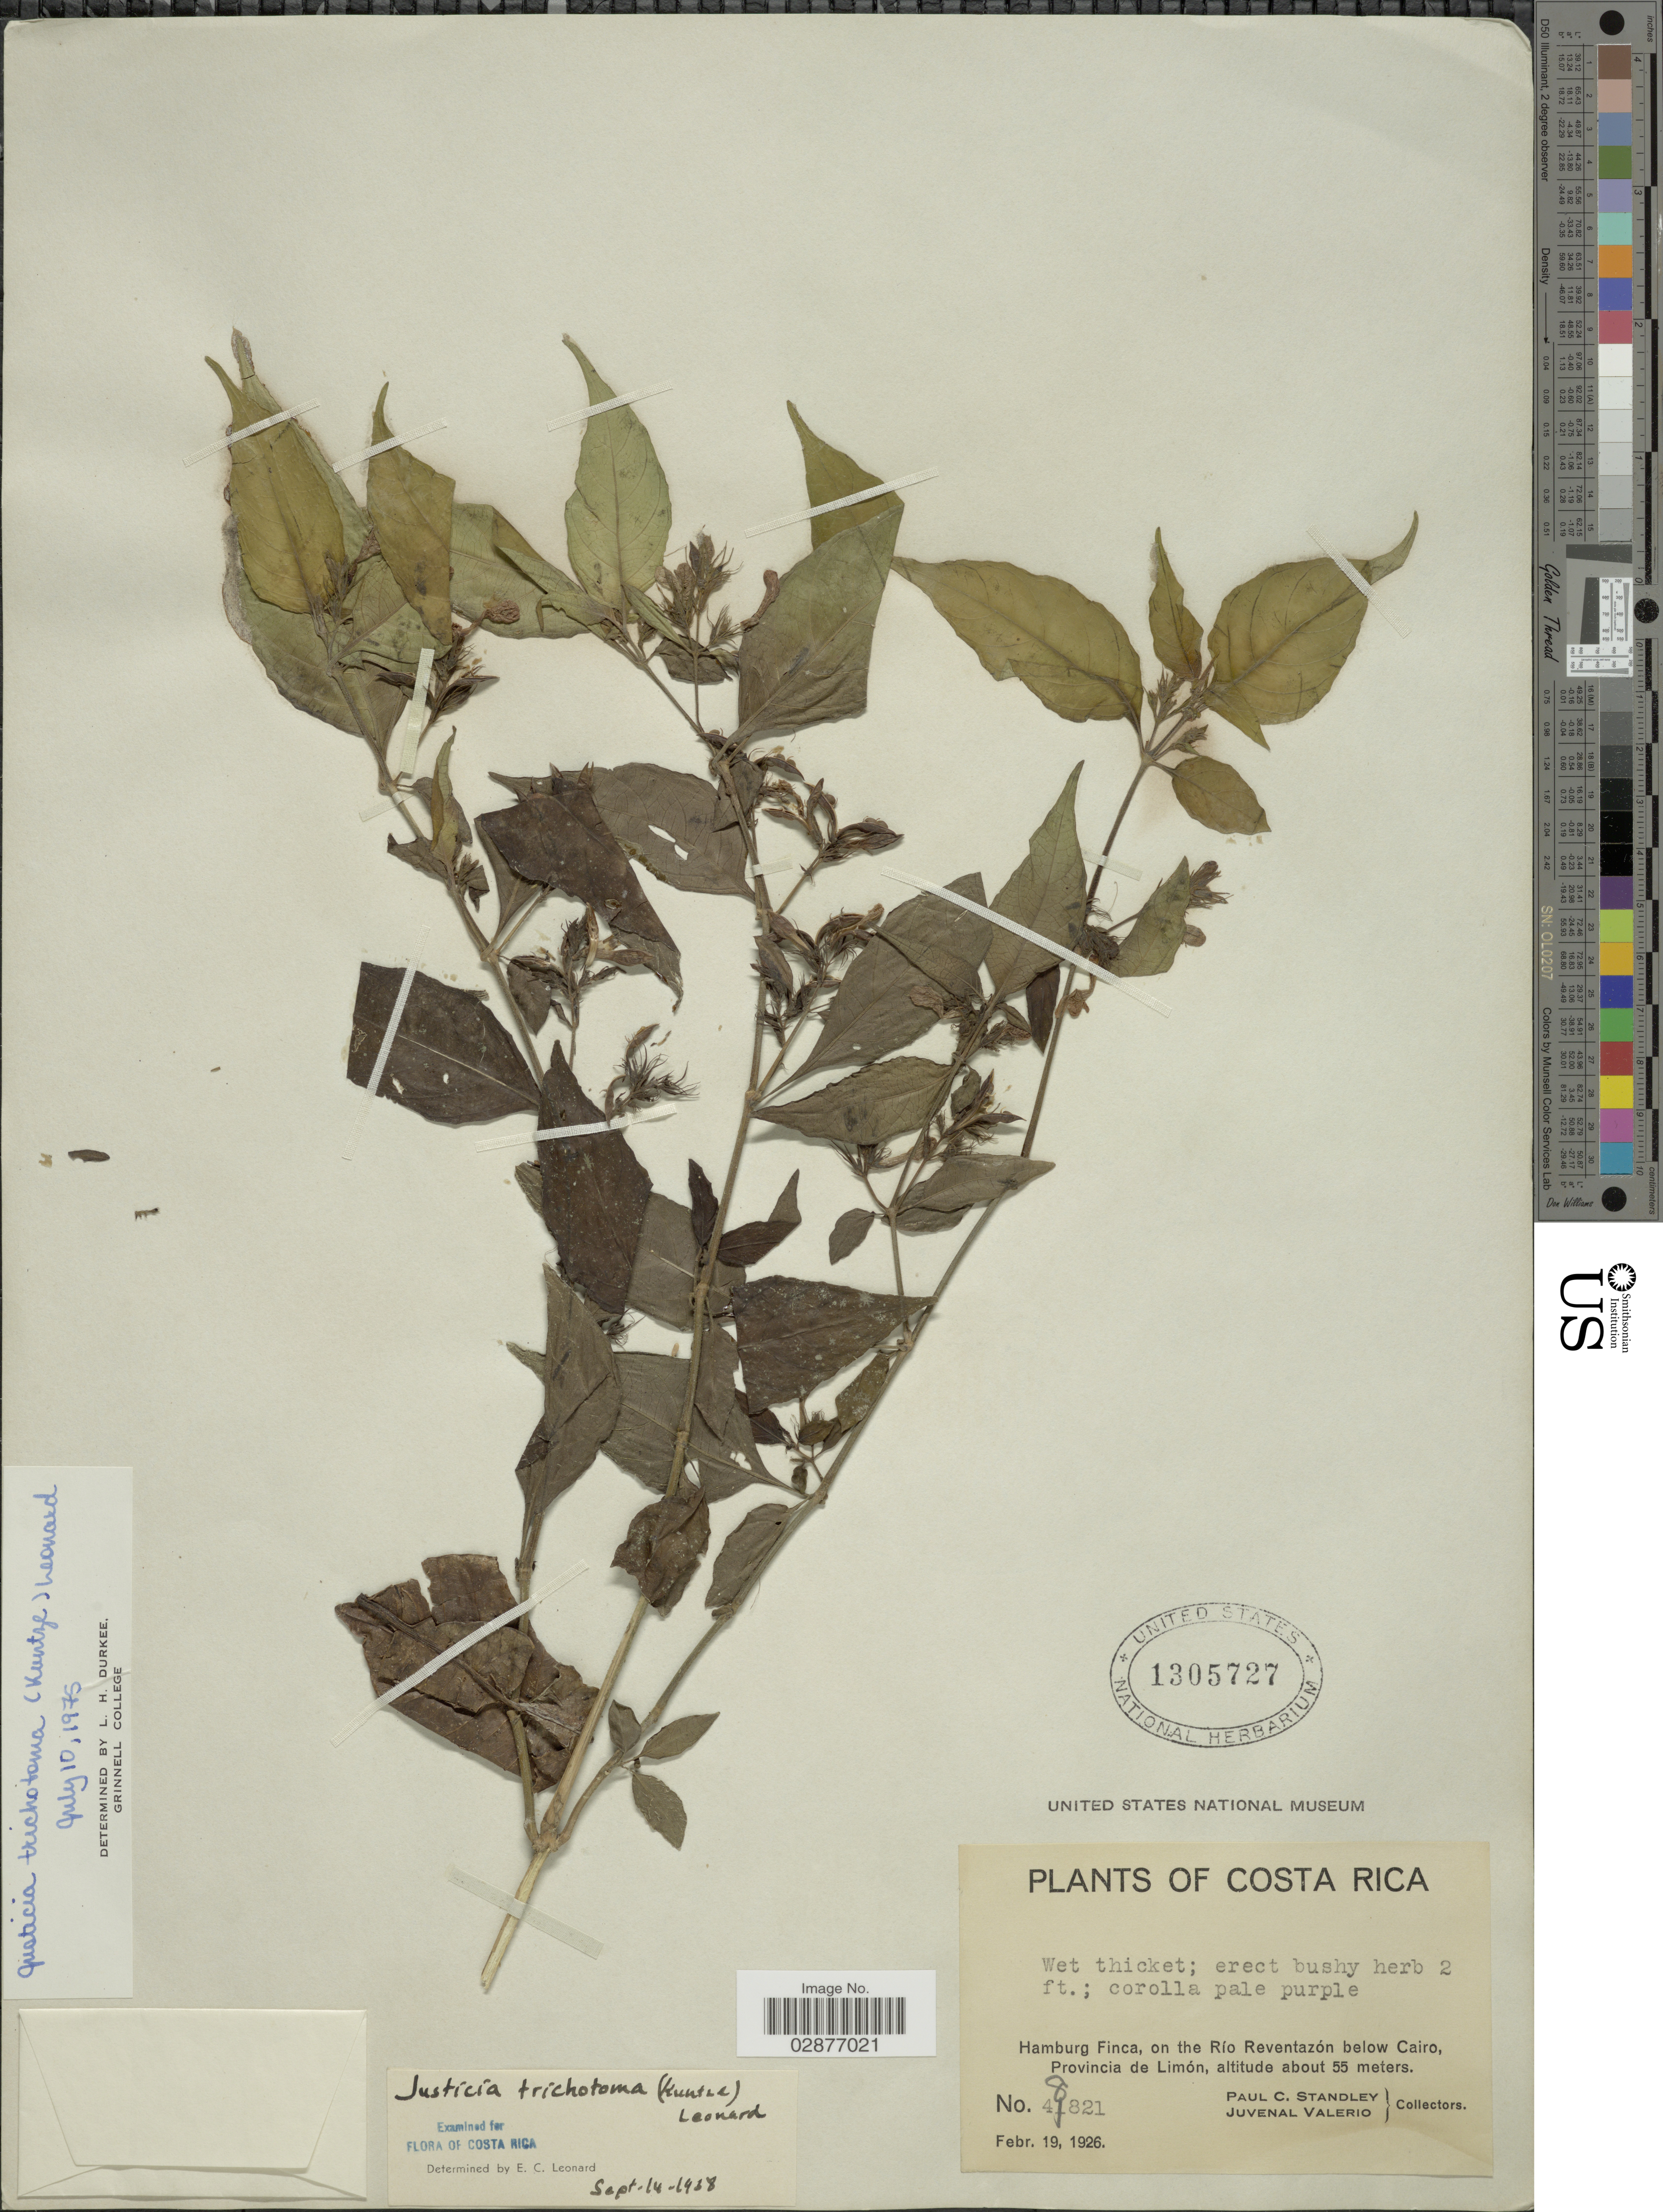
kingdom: Plantae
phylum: Tracheophyta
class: Magnoliopsida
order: Lamiales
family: Acanthaceae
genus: Justicia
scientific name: Justicia trichotoma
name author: (Kuntze) Leonard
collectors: P. C. Standley & J. Valerio R.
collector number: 48821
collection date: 1926-02-19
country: Costa Rica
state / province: Limón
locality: Hamburg Finca, on the Río Reventazón below Cairo.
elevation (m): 55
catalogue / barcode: US 1305727